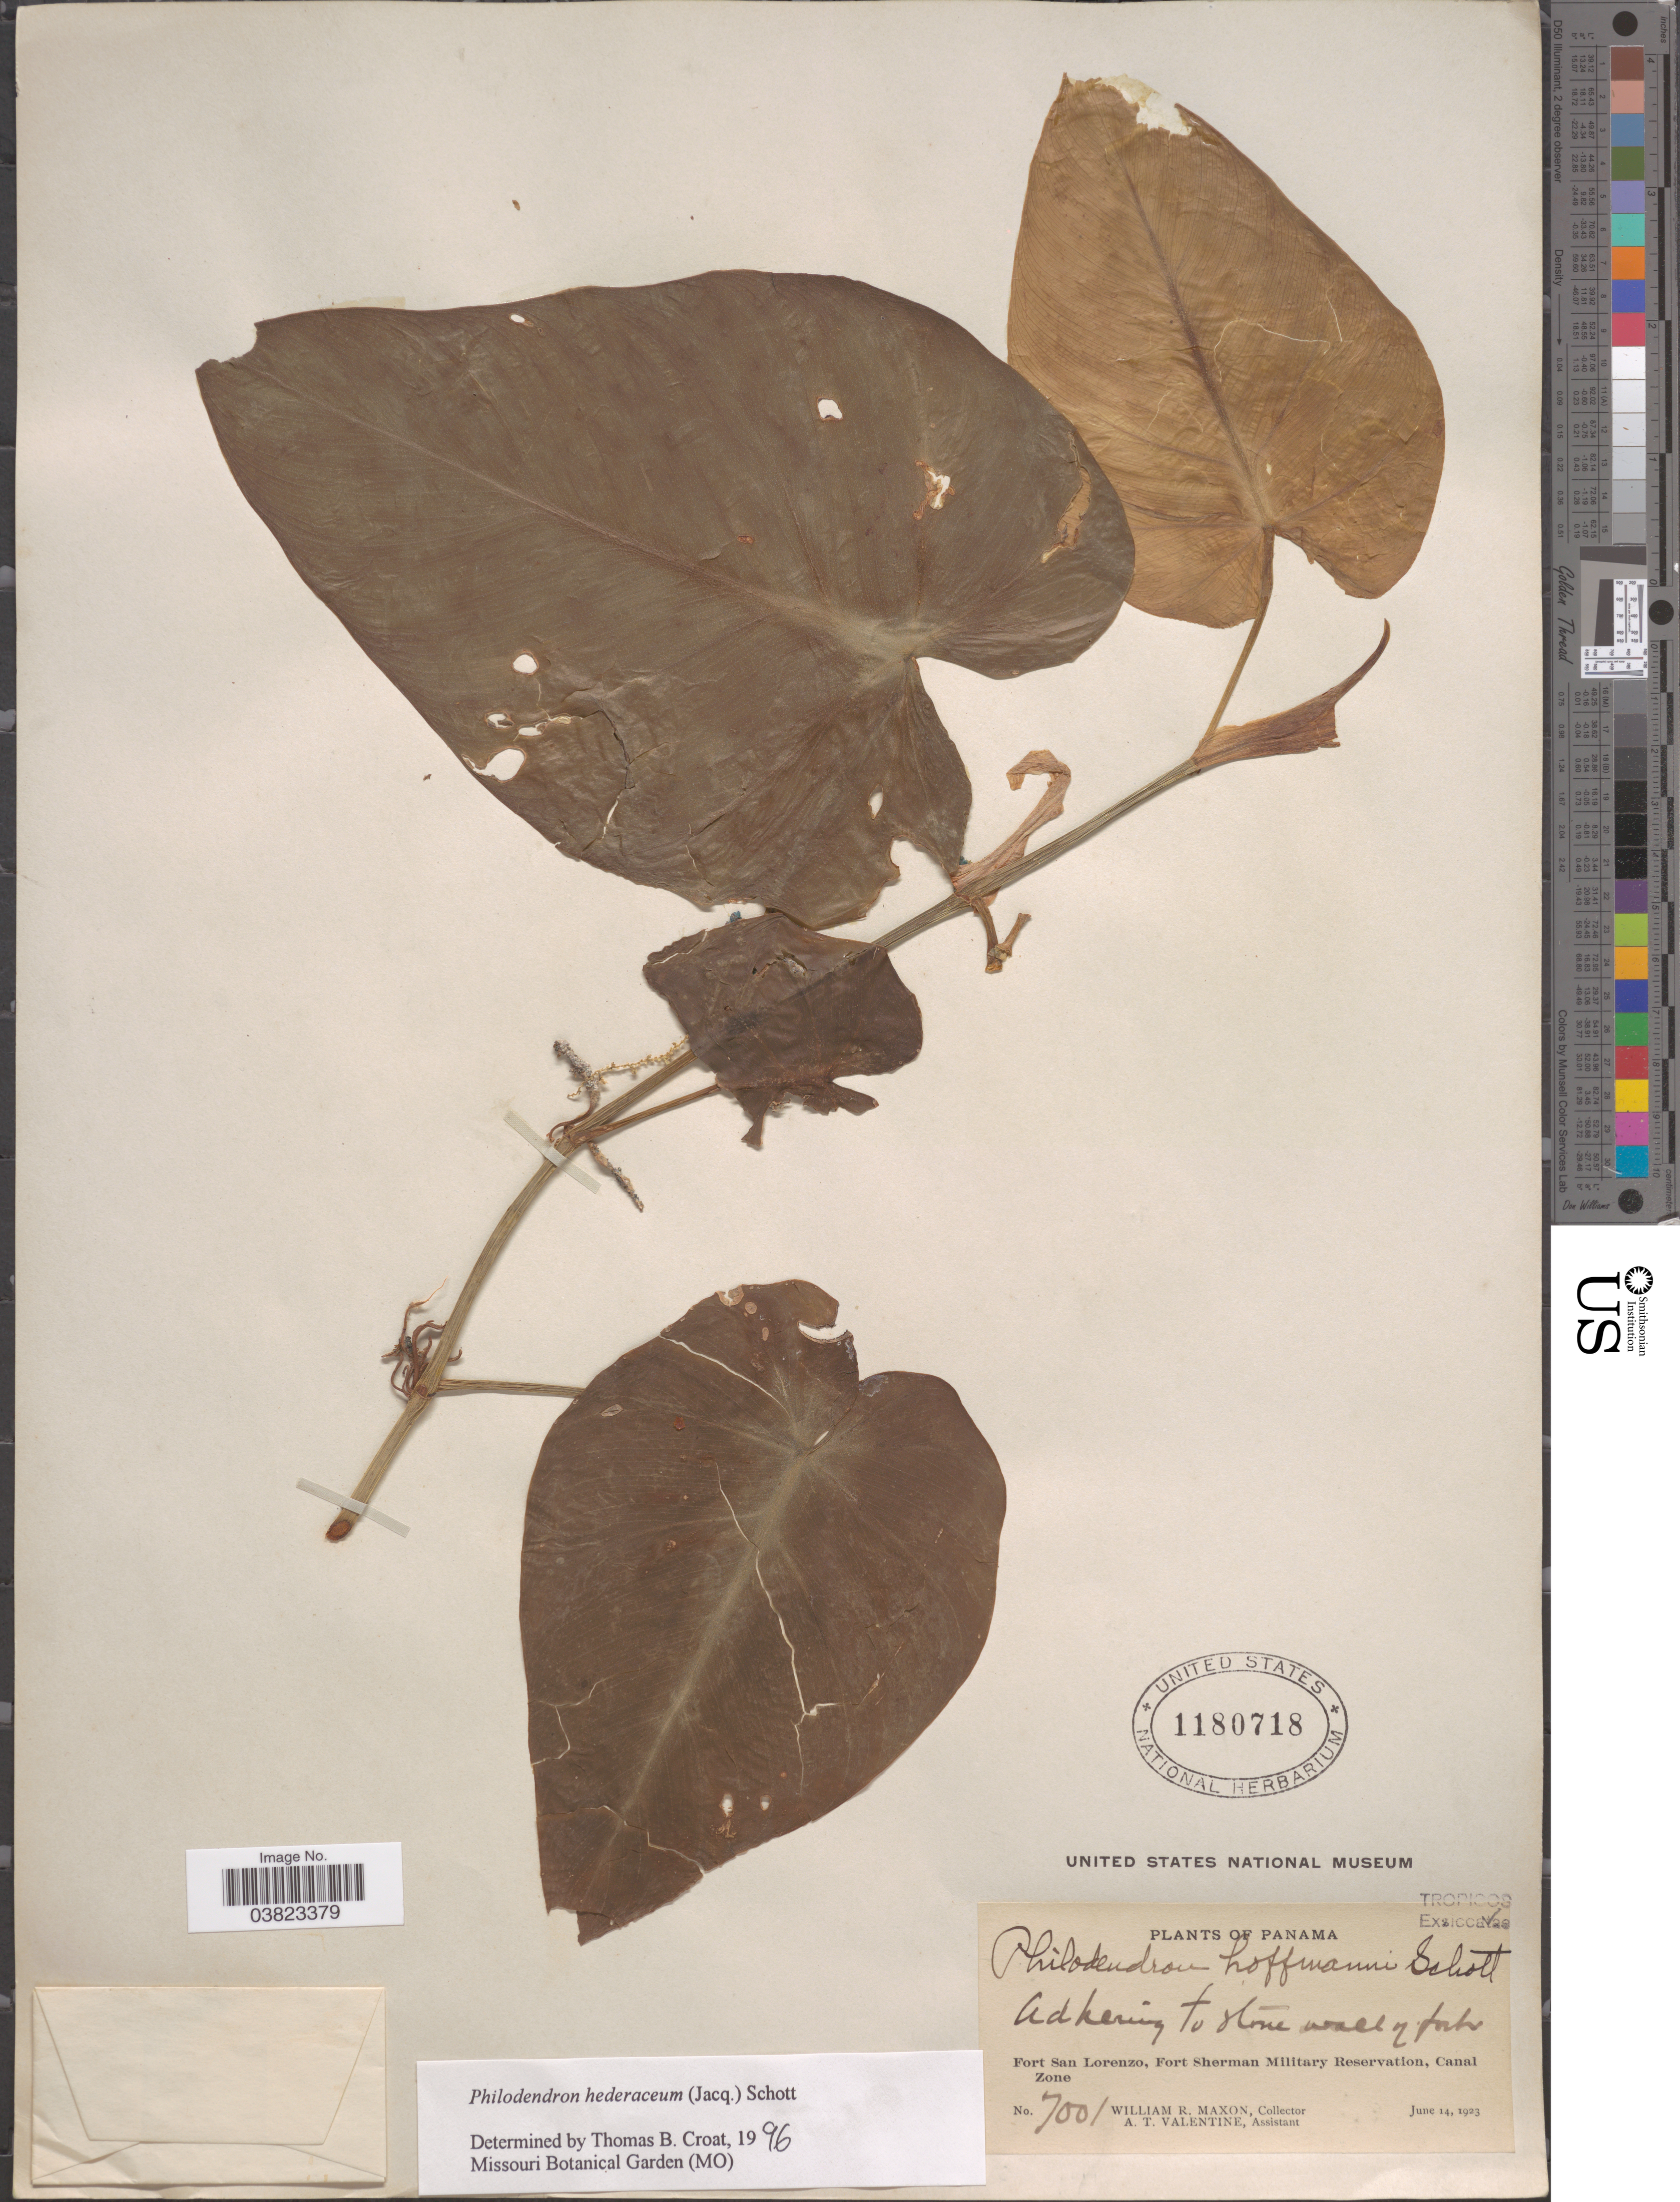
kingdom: Plantae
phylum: Tracheophyta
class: Liliopsida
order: Alismatales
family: Araceae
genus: Philodendron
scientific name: Philodendron hederaceum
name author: (Jacq.) Schott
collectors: W. R. Maxon & A. Valentine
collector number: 7001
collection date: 1923-06-14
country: Panama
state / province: Colón / Panamá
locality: Fort San Lorenzo, Fort Sherman Military Reservation, Canal Zone.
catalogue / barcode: US 1180718